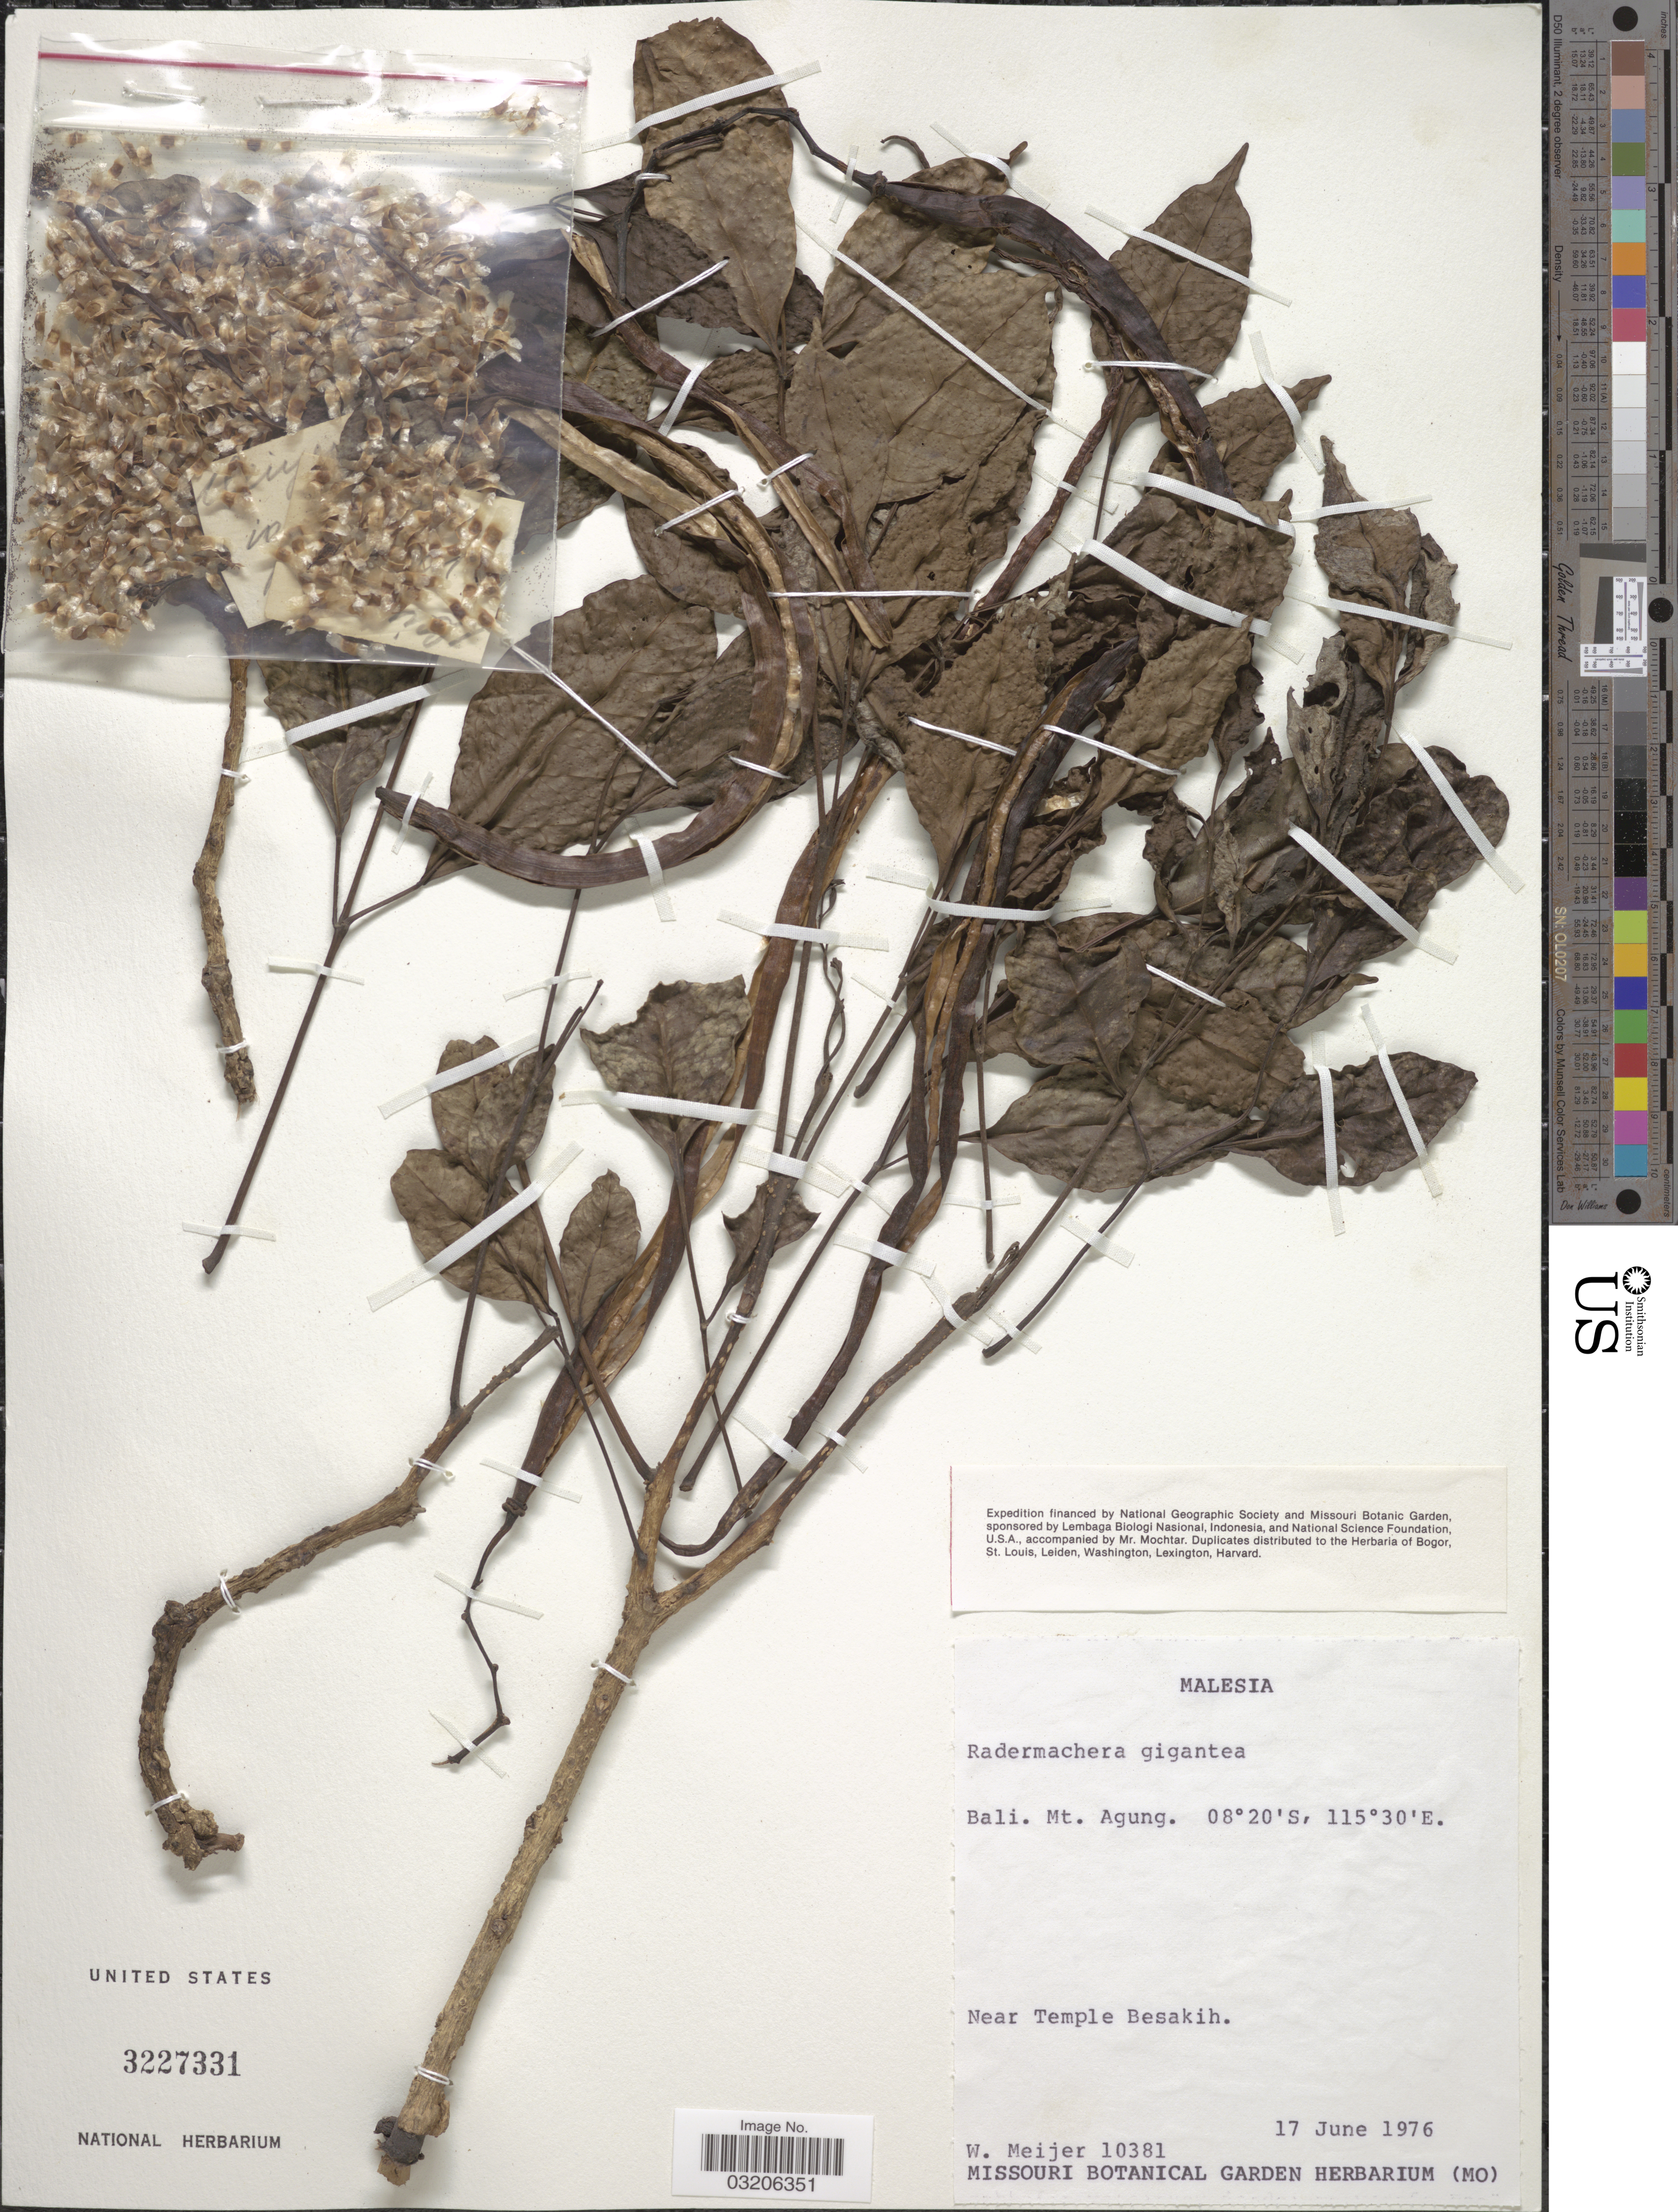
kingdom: Plantae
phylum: Tracheophyta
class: Magnoliopsida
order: Lamiales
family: Bignoniaceae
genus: Radermachera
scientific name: Radermachera gigantea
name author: (Blume) Miq.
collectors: W. Meijer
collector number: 10381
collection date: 1976-06-17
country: Indonesia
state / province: Nusa Tenggara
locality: Bali. Mt. Agung.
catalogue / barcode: US 3227331